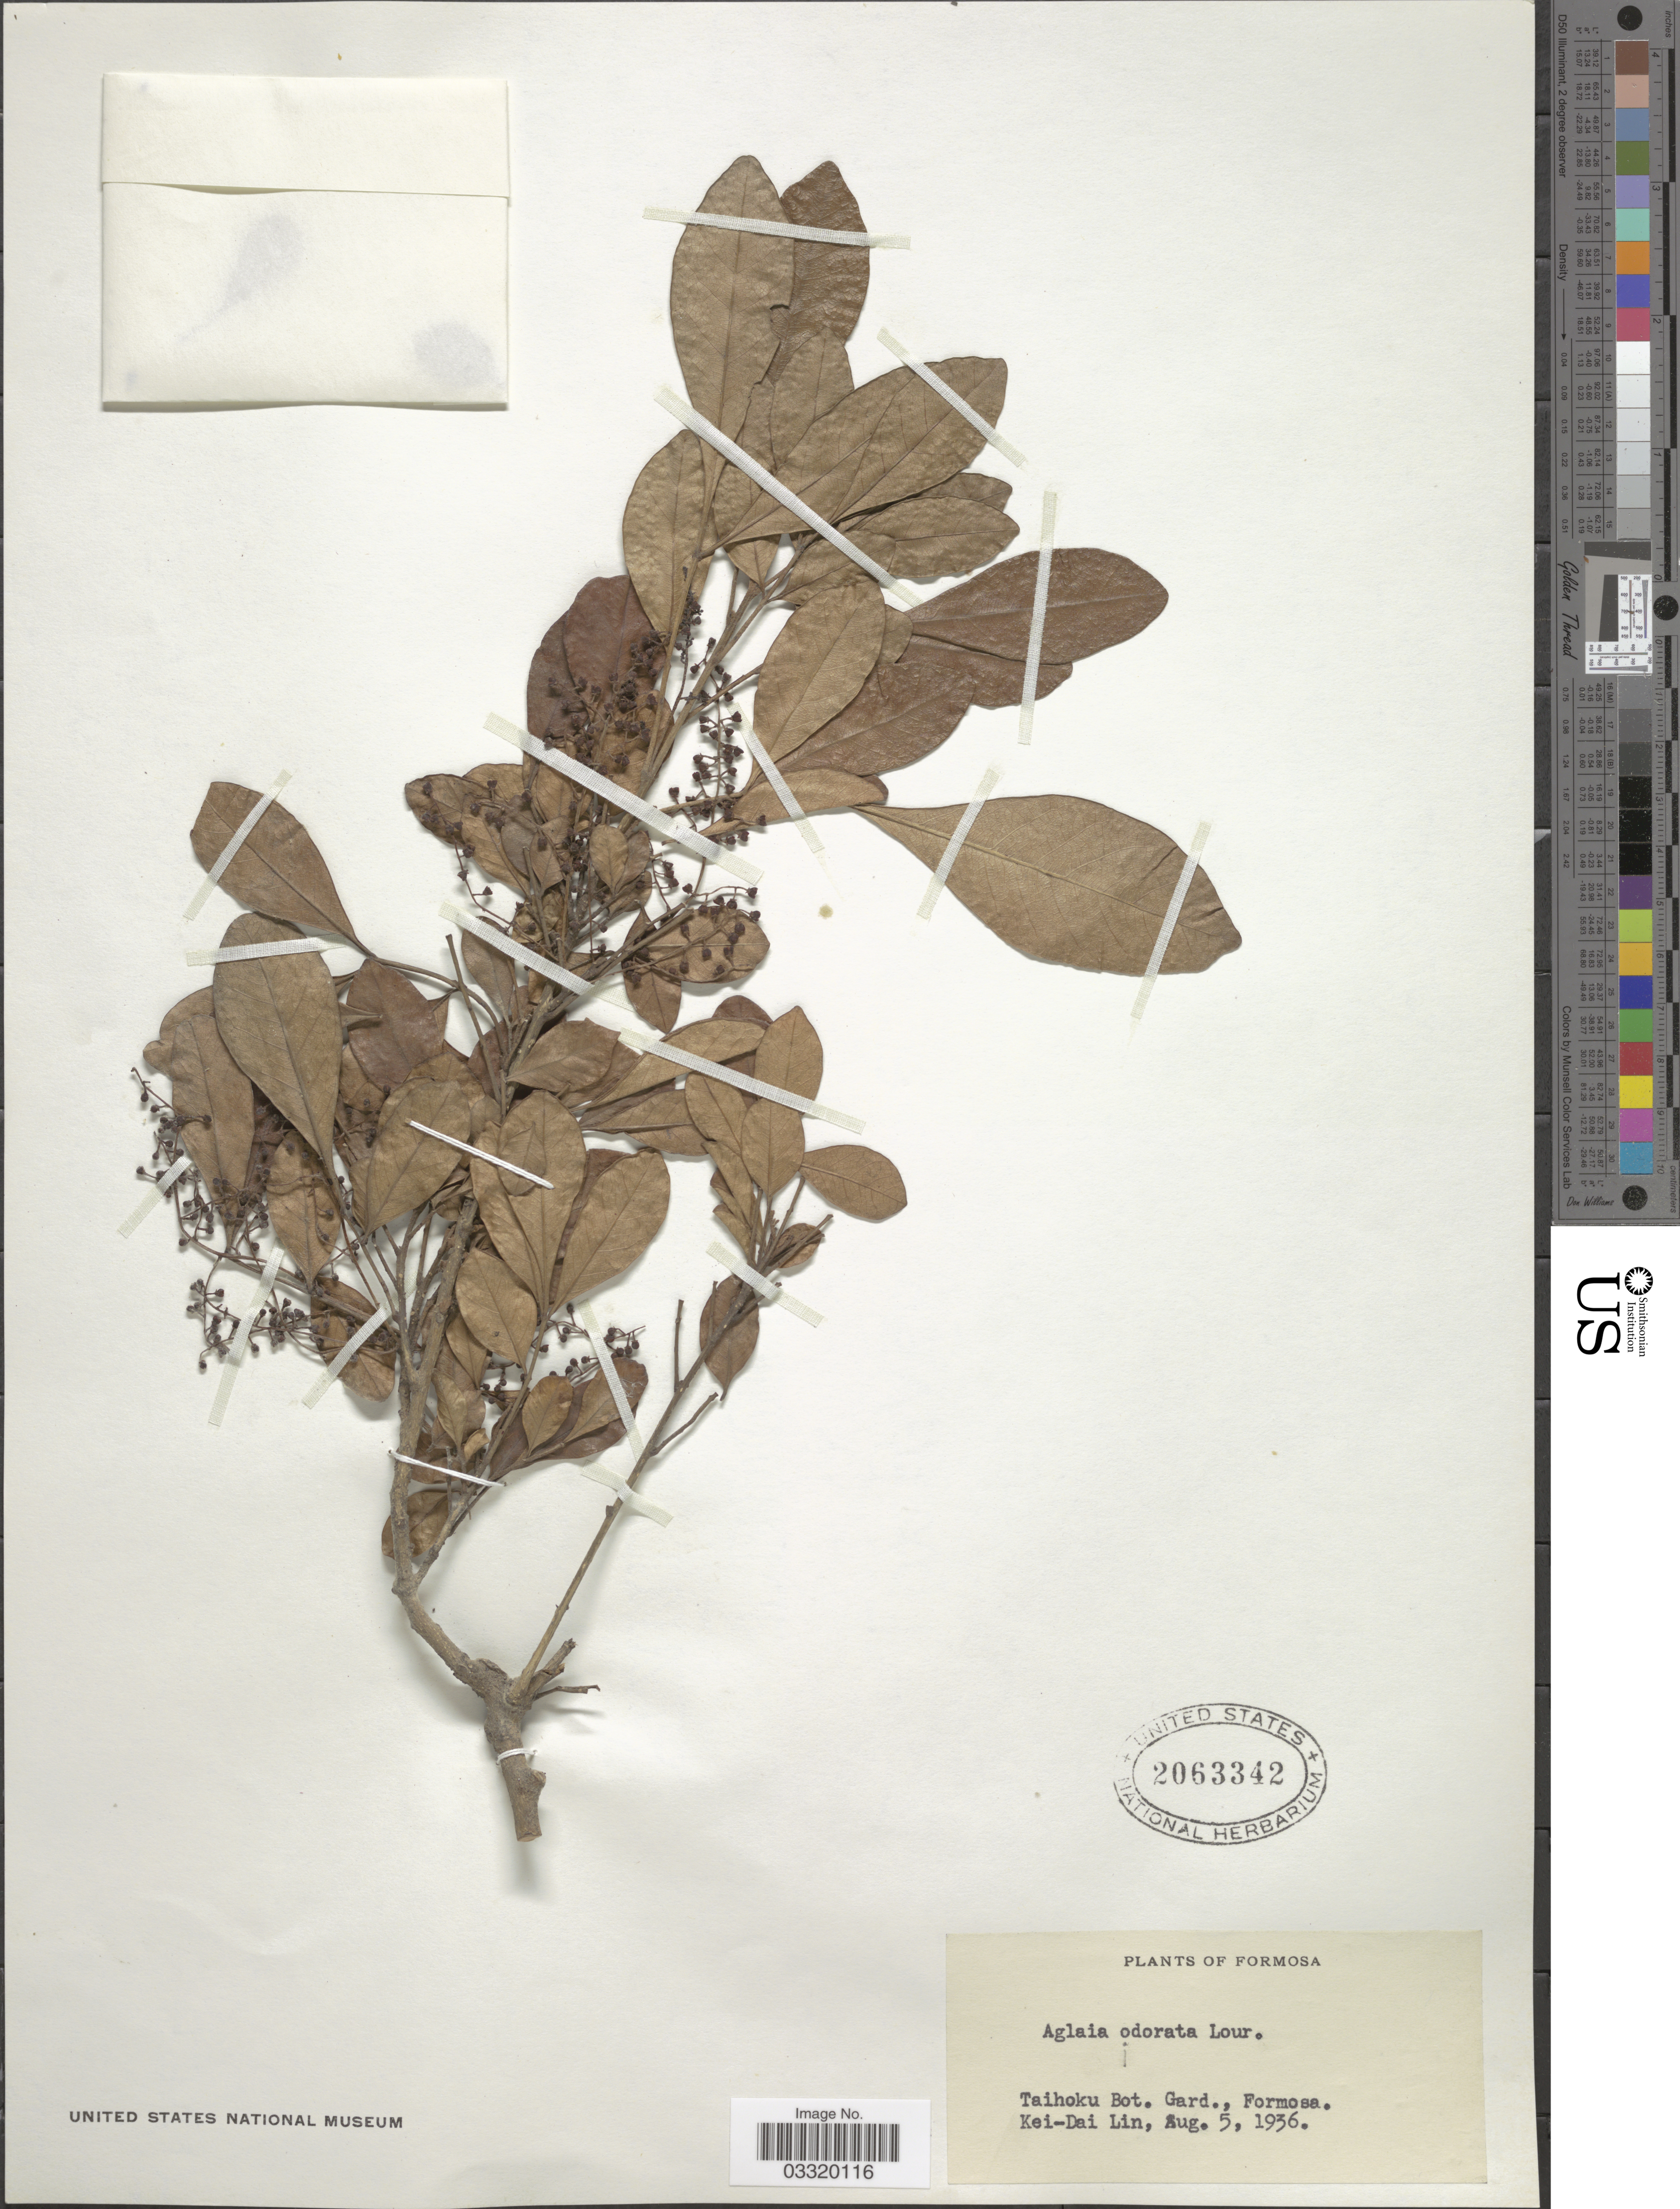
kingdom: Plantae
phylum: Tracheophyta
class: Magnoliopsida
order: Sapindales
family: Meliaceae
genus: Aglaia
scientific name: Aglaia odorata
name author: Lour.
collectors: K. Lin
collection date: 1936-08-05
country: Taiwan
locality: Formosa. Taihoku Bot. Garden.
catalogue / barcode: US 2063342